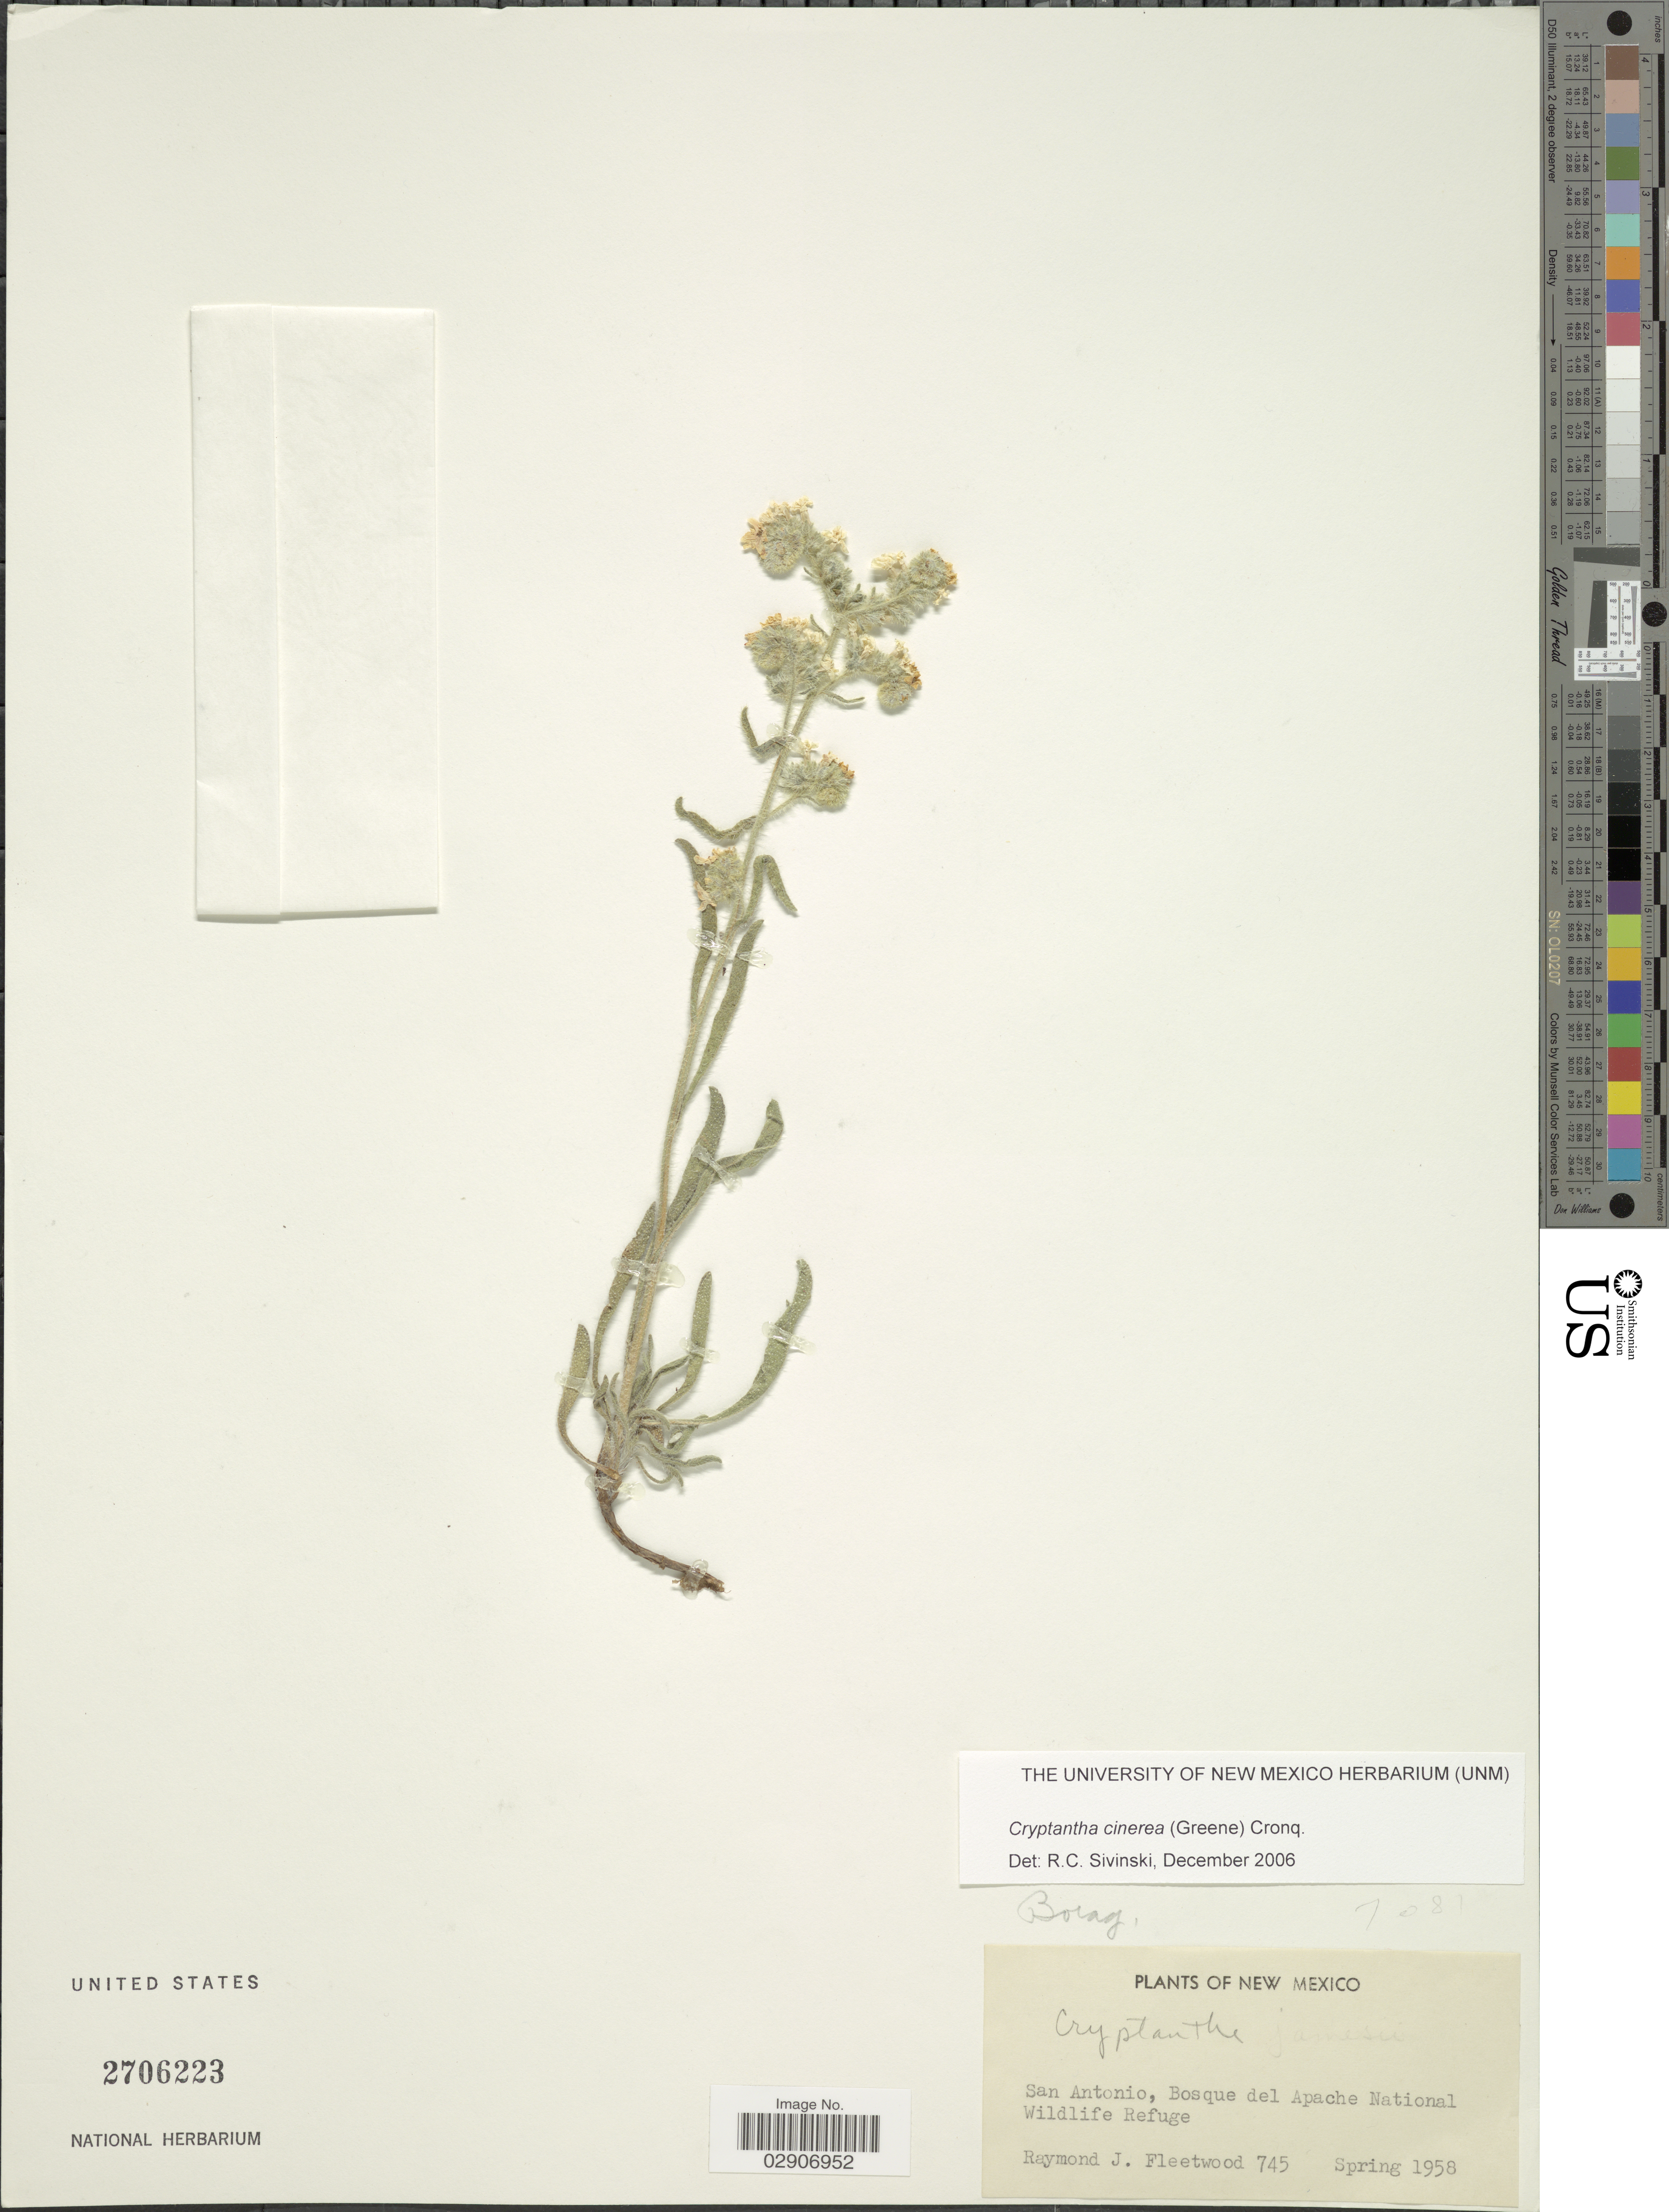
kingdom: Plantae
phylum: Tracheophyta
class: Magnoliopsida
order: Boraginales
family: Boraginaceae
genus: Cryptantha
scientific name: Cryptantha cinerea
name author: (S.W. Greene) Cronq.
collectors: R. J. Fleetwood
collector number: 745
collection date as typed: Spring 1958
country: United States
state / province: New Mexico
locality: San Antonio, Bosque del Apache National Wildlife Refuge.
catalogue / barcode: US 2706223